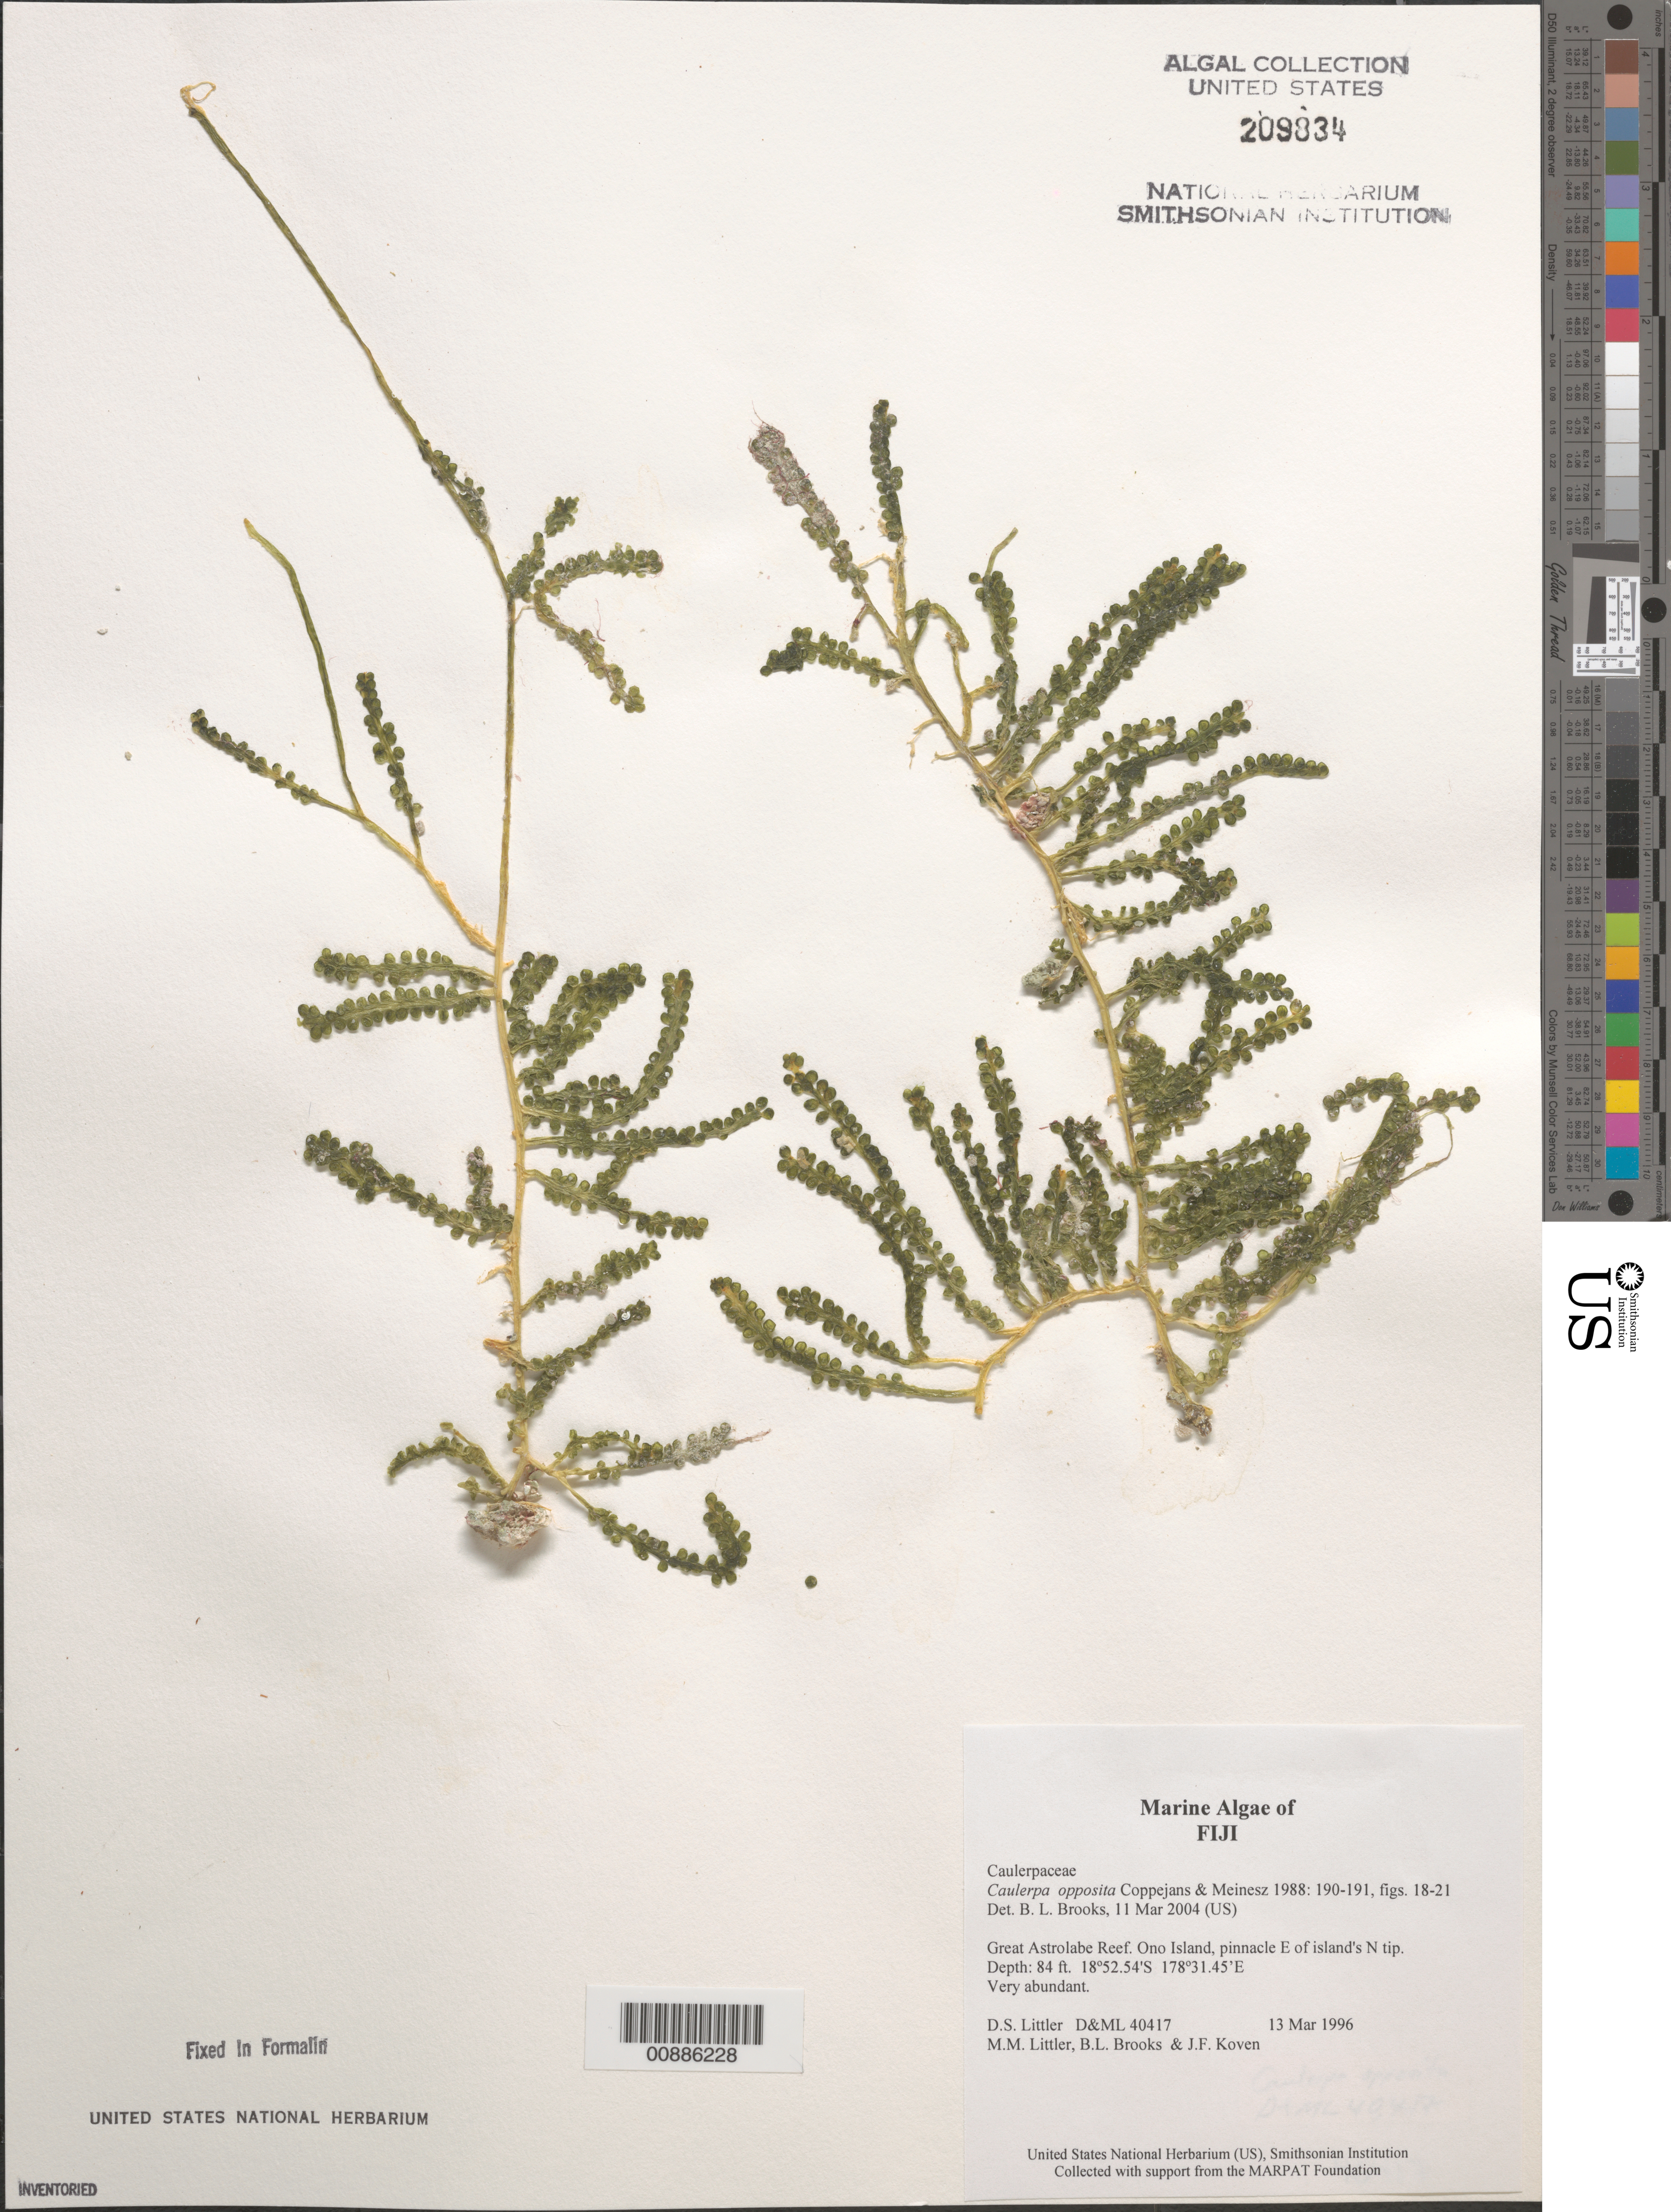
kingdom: Plantae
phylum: Chlorophyta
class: Ulvophyceae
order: Bryopsidales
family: Caulerpaceae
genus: Caulerpa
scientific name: Caulerpa opposita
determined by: Brooks, B. L., (BOT), Smithsonian Institution - National Museum of Natural History (UNITED STATES)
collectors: D. S. Littler, M. M. Littler, B. Brooks & J. Koven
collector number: D&ML 40417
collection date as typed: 13 Mar 1996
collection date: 1996-03-13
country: Fiji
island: Ono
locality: Great Astrolabe Reef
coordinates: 18 52.54'S, 178 31.45'E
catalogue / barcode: US 209834